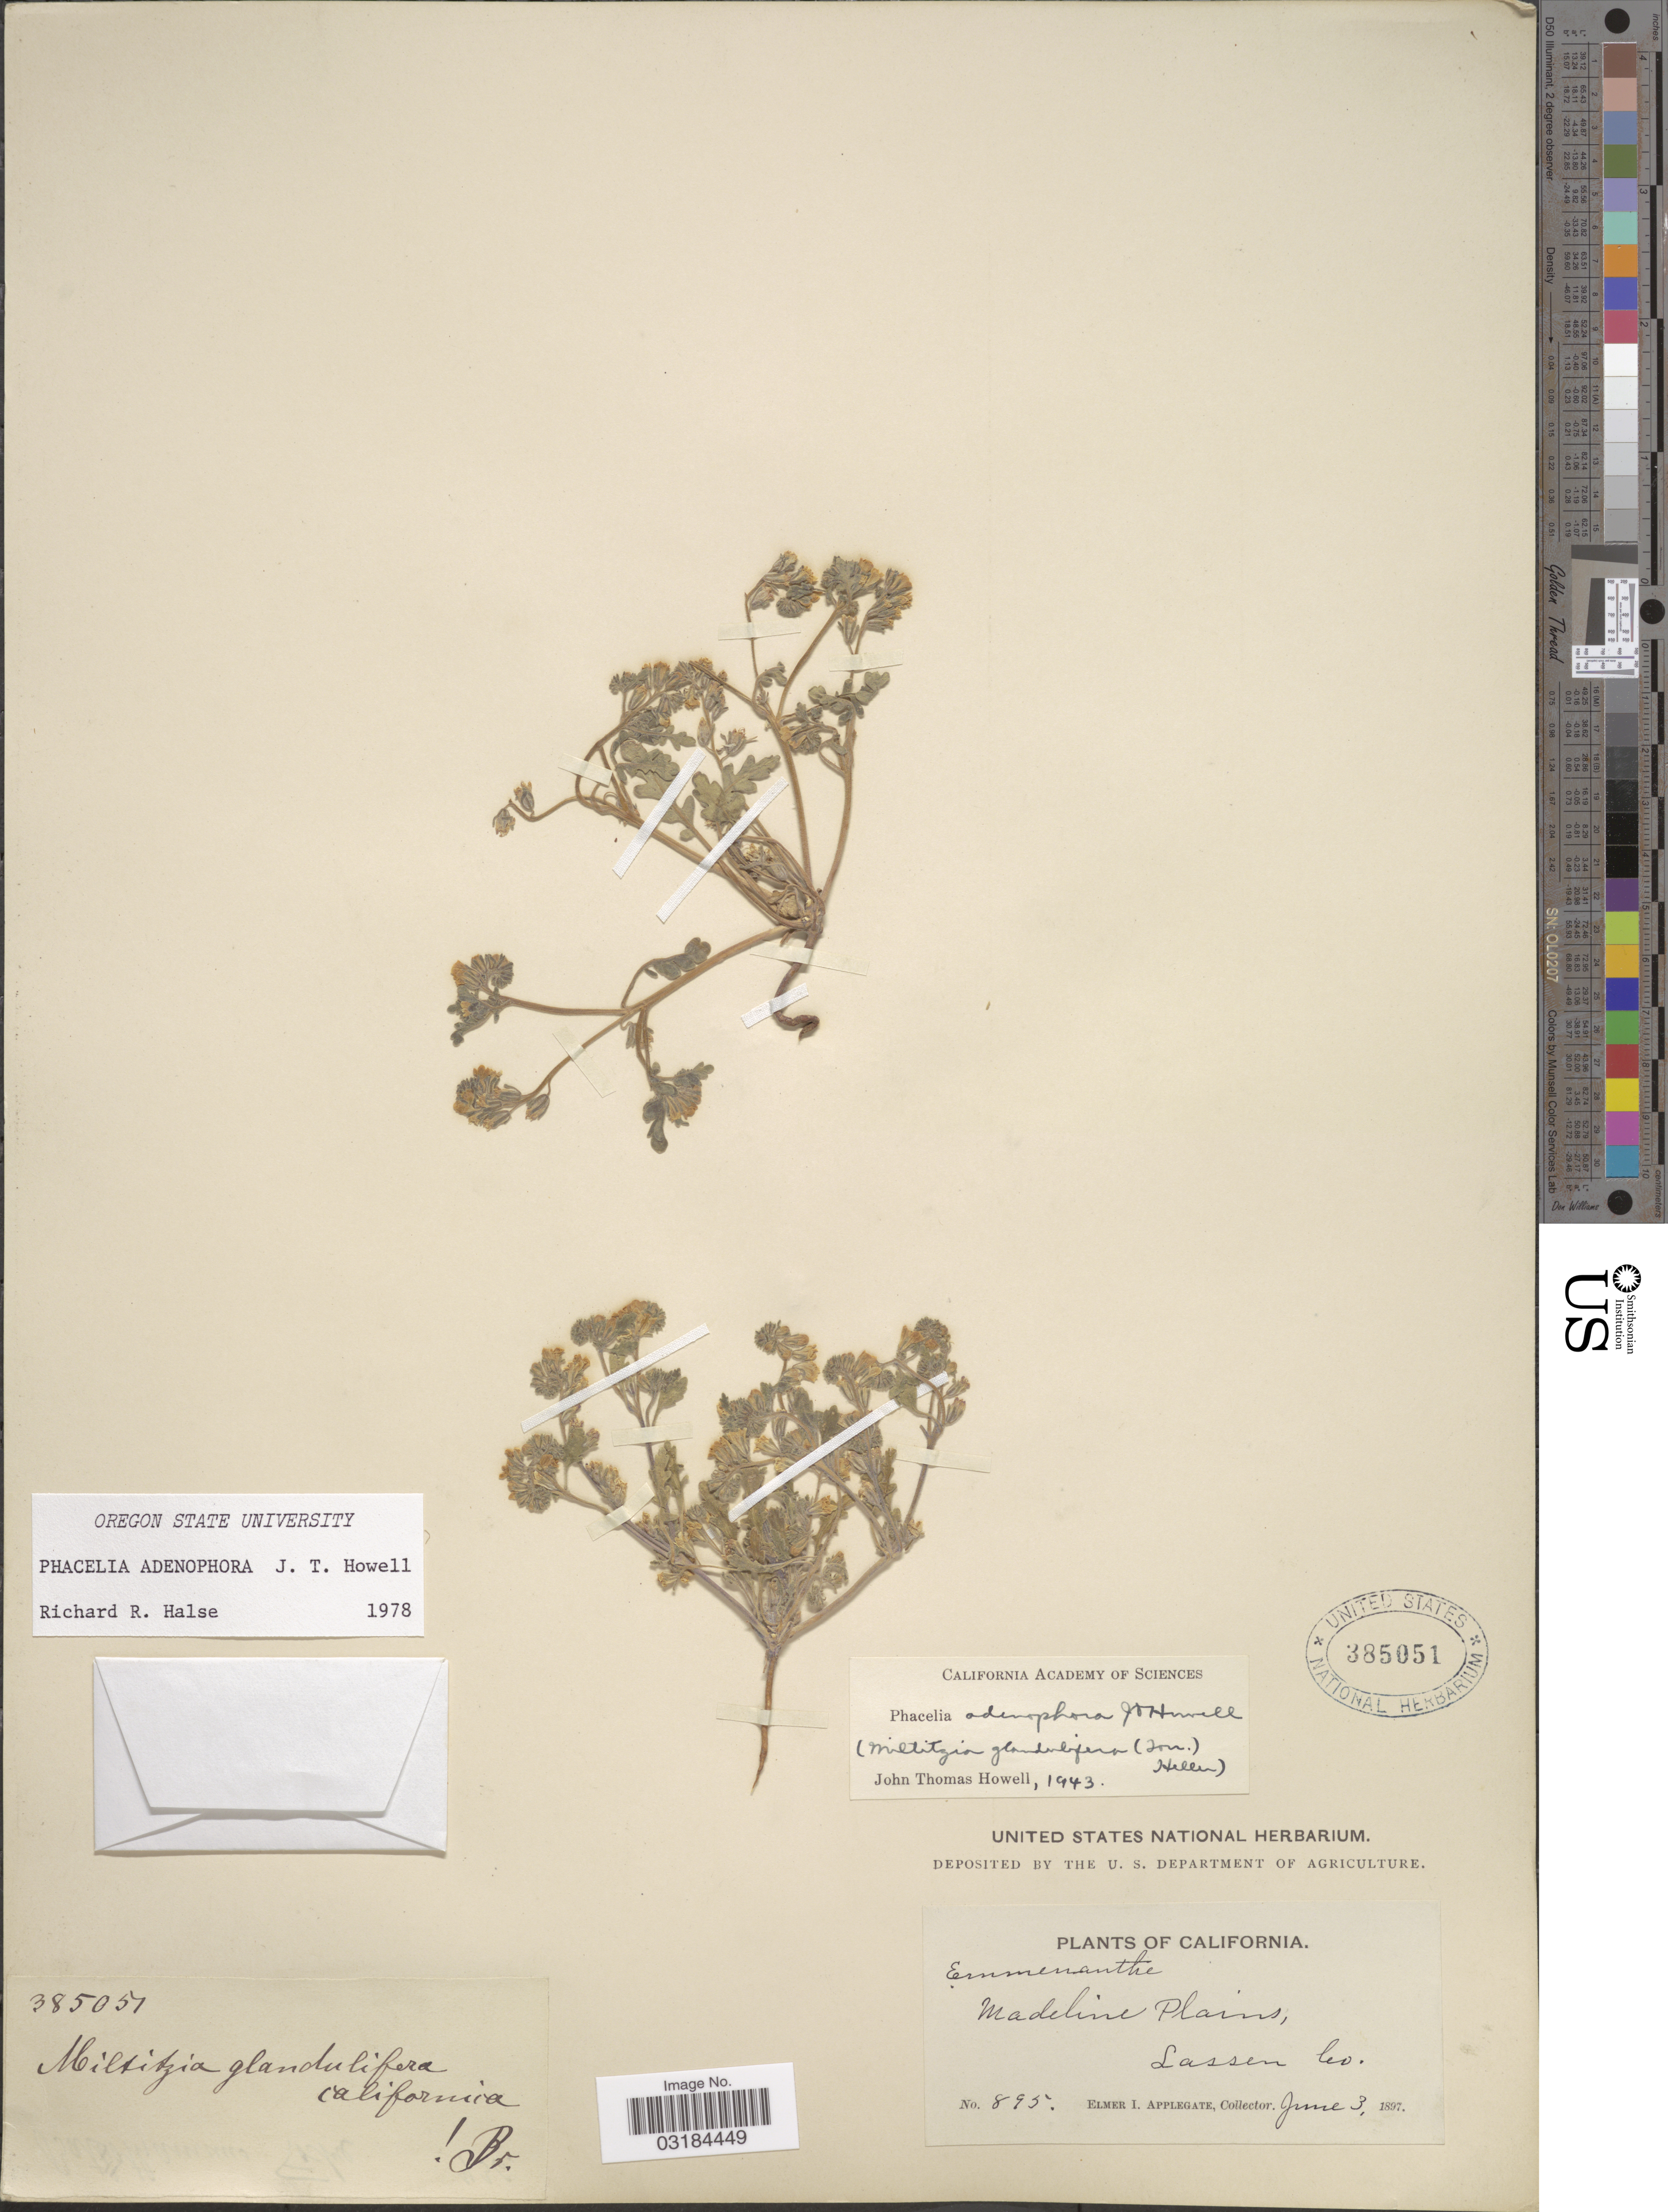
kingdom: Plantae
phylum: Tracheophyta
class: Magnoliopsida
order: Boraginales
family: Hydrophyllaceae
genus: Phacelia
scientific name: Phacelia adenophora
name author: J.T. Howell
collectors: E. I. Applegate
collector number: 895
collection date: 1897-06-03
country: United States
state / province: California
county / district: Lassen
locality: Madeline Plains, Lassen Co.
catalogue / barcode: US 385051